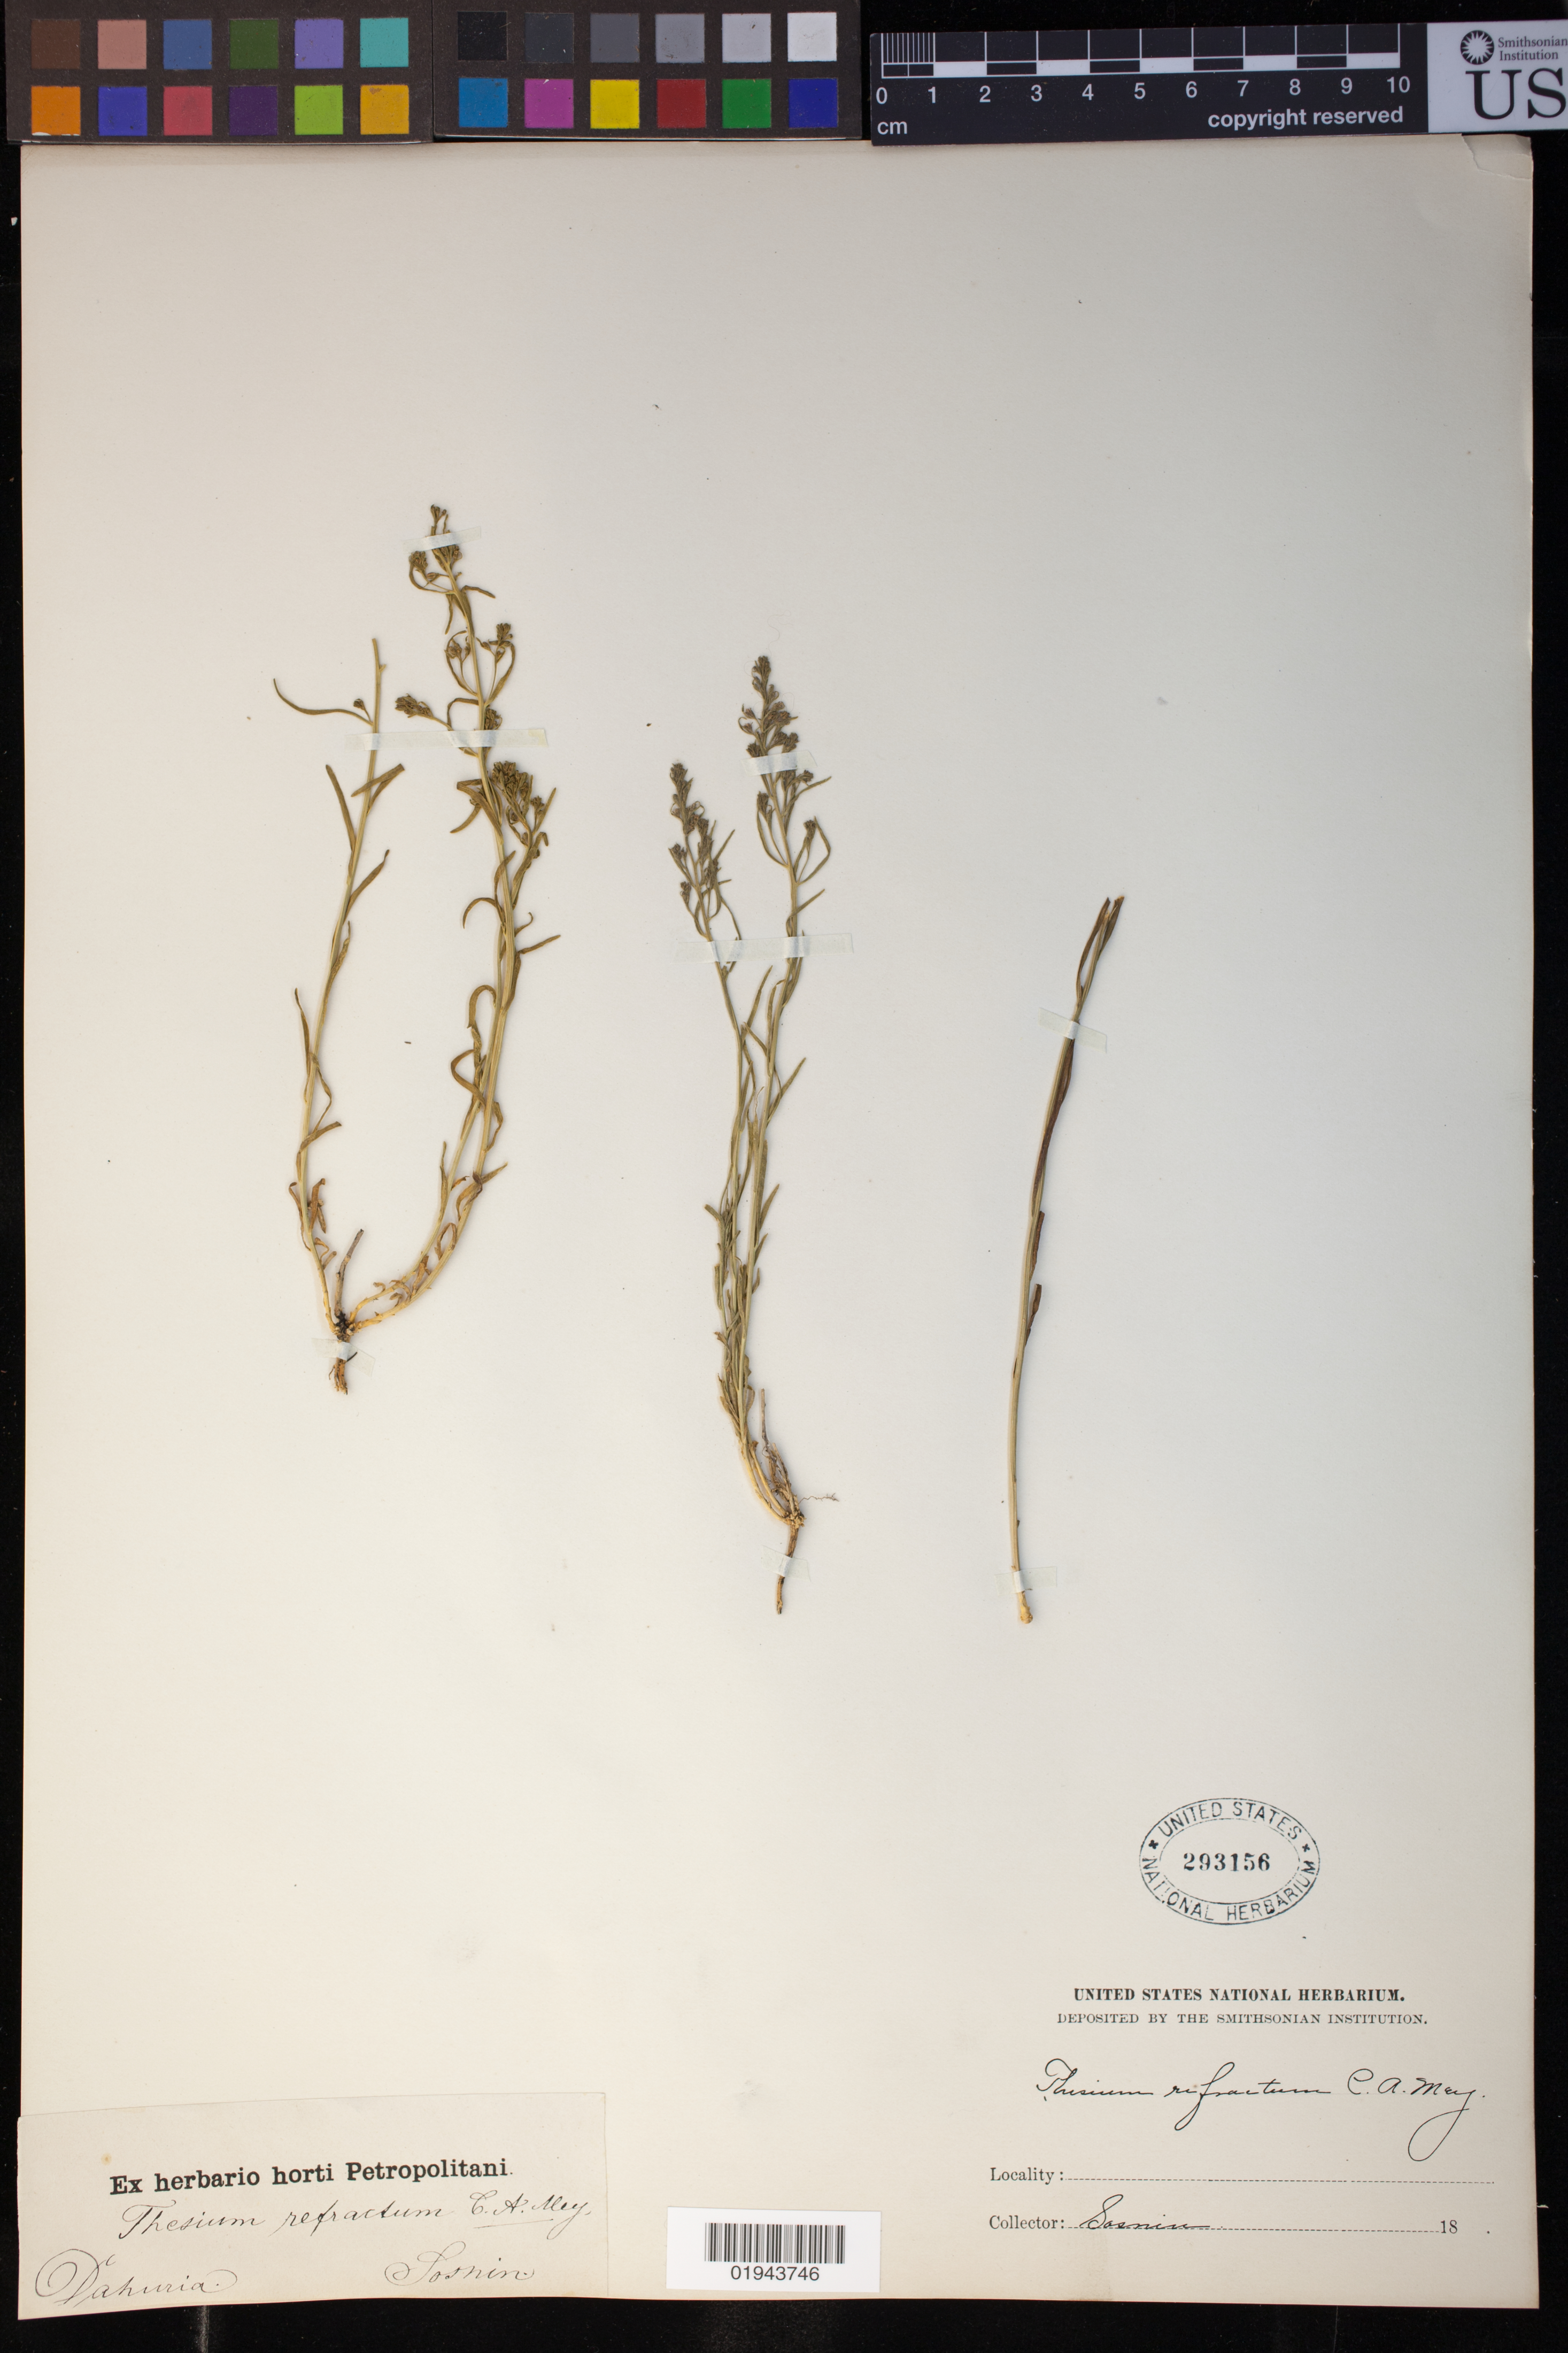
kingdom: Plantae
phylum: Tracheophyta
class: Magnoliopsida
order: Santalales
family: Thesiaceae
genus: Thesium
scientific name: Thesium refractum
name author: C.A. Mey.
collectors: Sosnin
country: Bangladesh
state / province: Rajshahi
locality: Dahuria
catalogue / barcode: US 293156